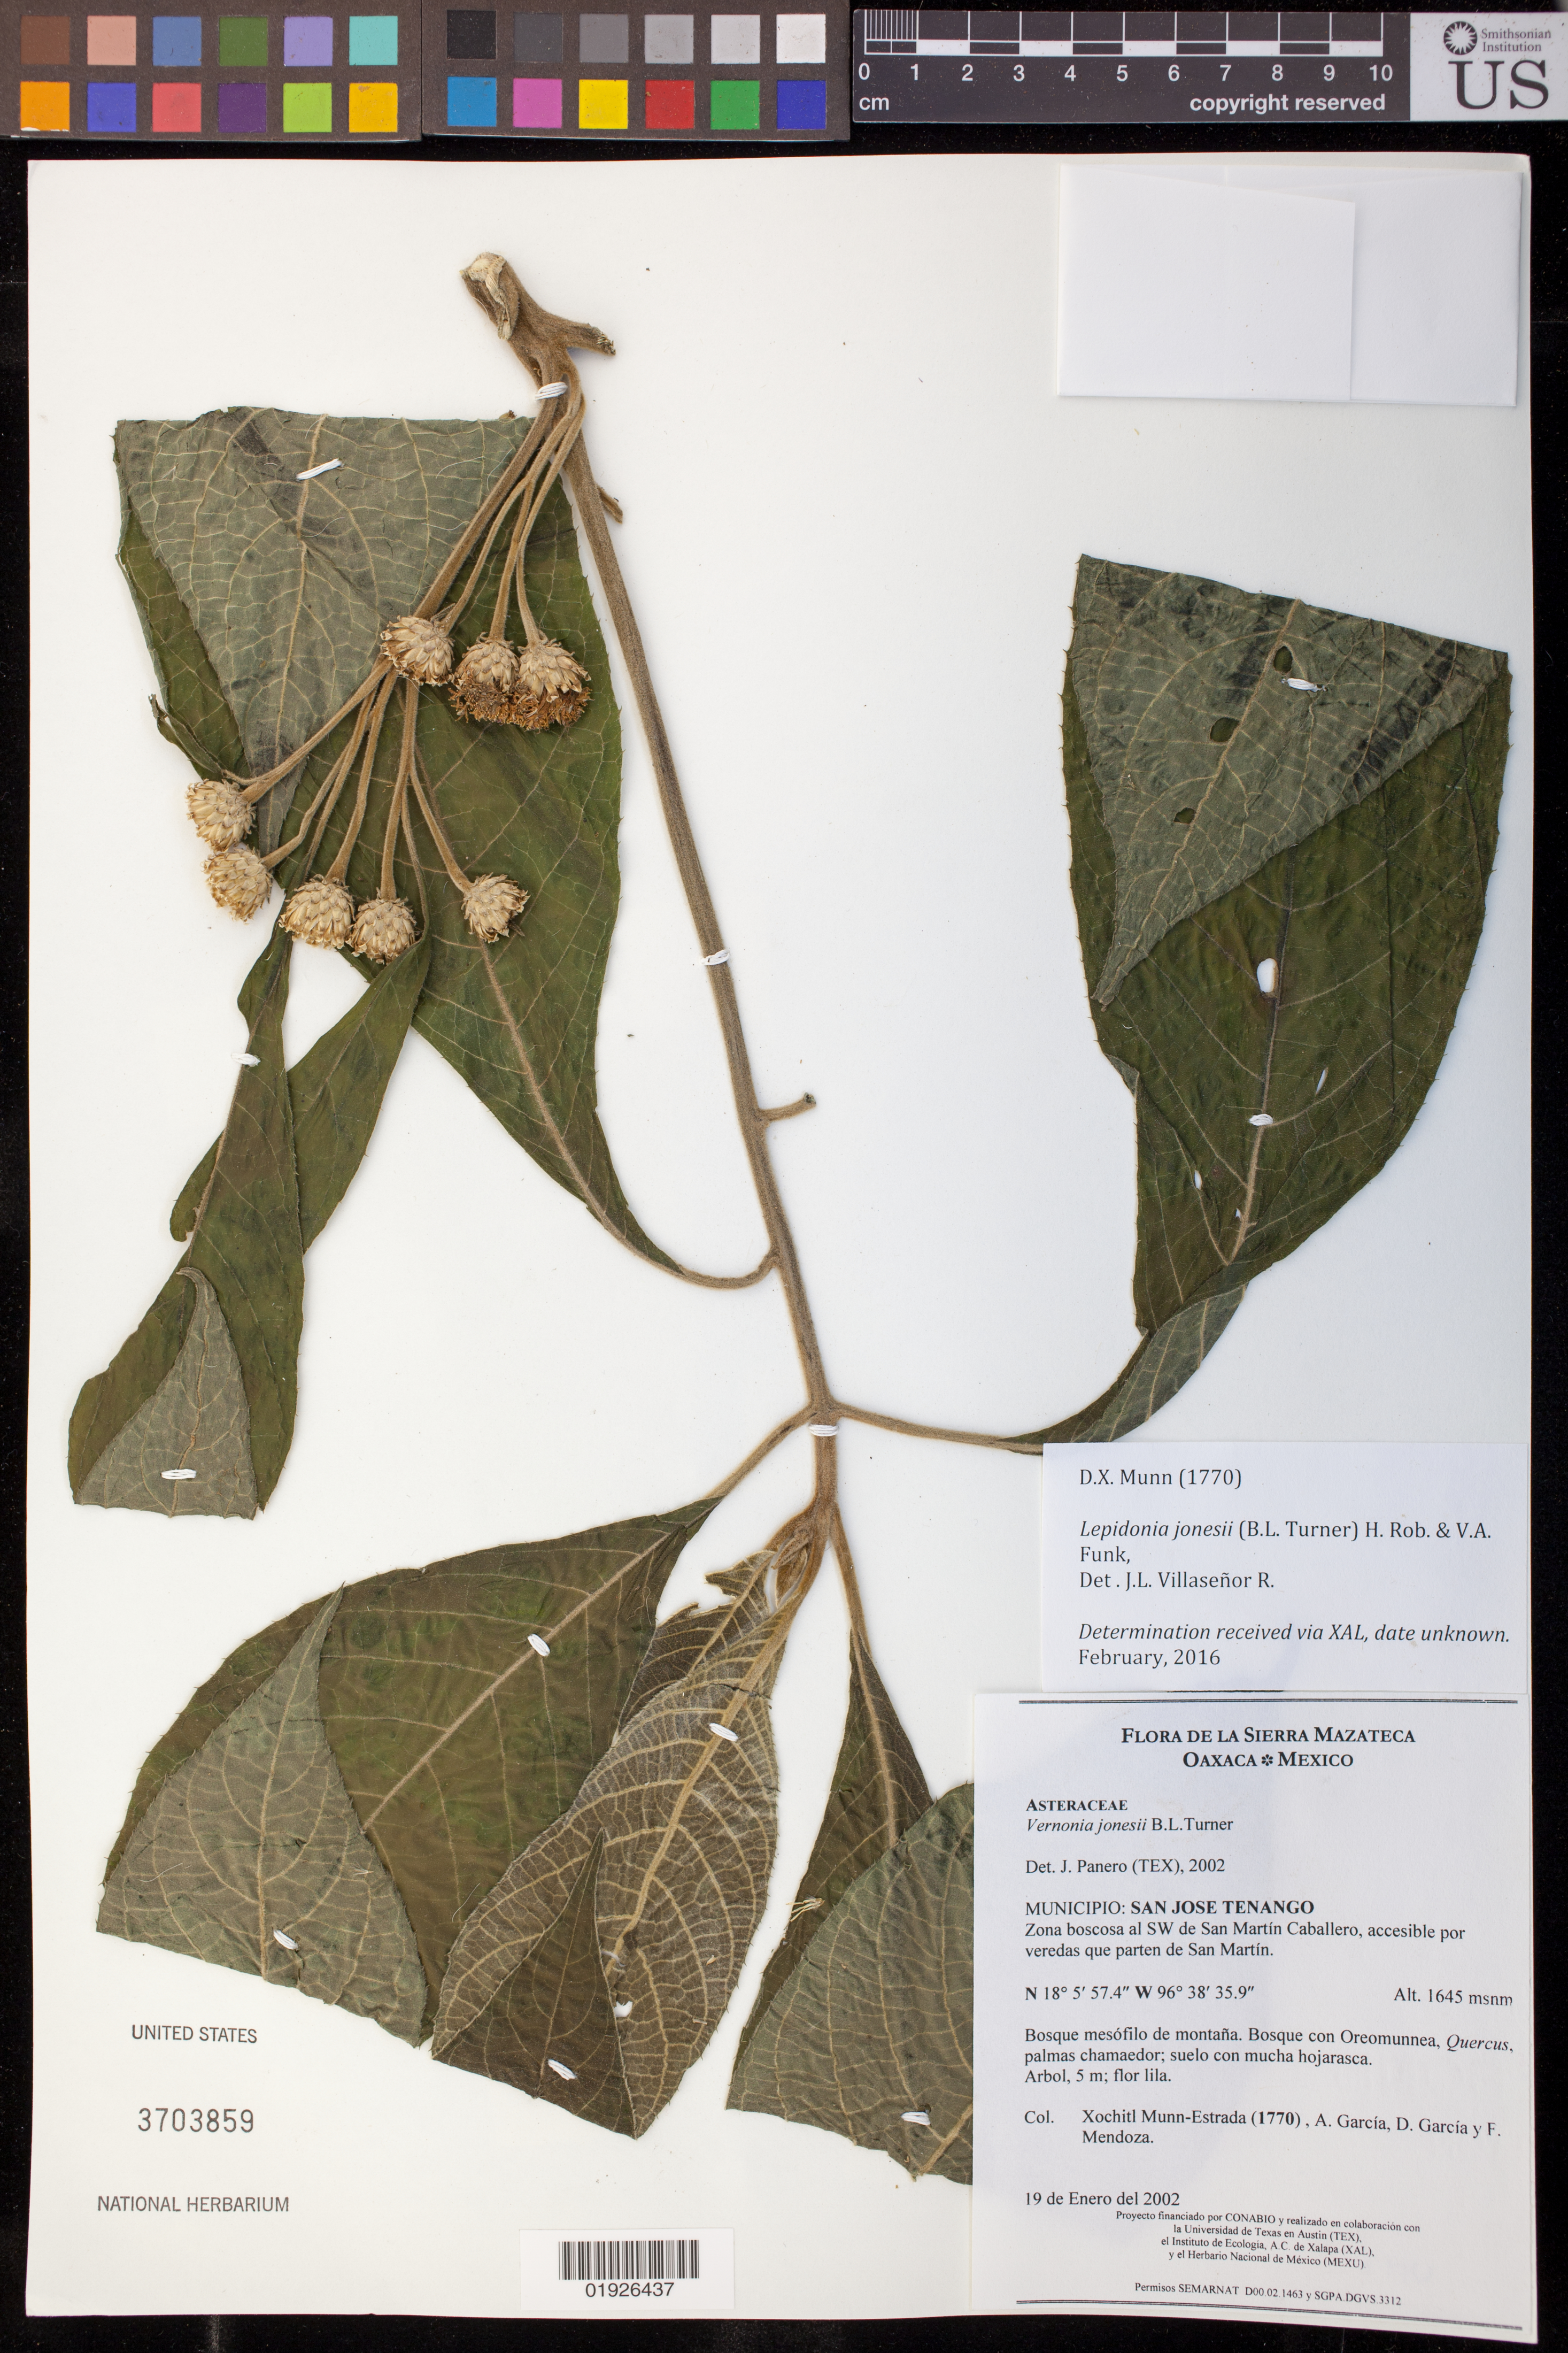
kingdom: Plantae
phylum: Tracheophyta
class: Magnoliopsida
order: Asterales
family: Asteraceae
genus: Lepidonia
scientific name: Lepidonia jonesii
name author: (B.L. Turner) H. Rob. & Funk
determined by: Villasenor, J. L.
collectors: X. Munn-Estrada, D. Garcia & F. Mendoza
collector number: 1770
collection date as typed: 20 de Enero del 2002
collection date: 2002-01-20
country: Mexico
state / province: Oaxaca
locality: San Jose Tenango, aproximadamente 1.5 km de San Martin Caballero, por la vereda al Cerro Caballero.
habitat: Bosque mesofilo de montana.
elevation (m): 1513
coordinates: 18 6 41.6 N, 96 38 39.4 W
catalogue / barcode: US 3703859